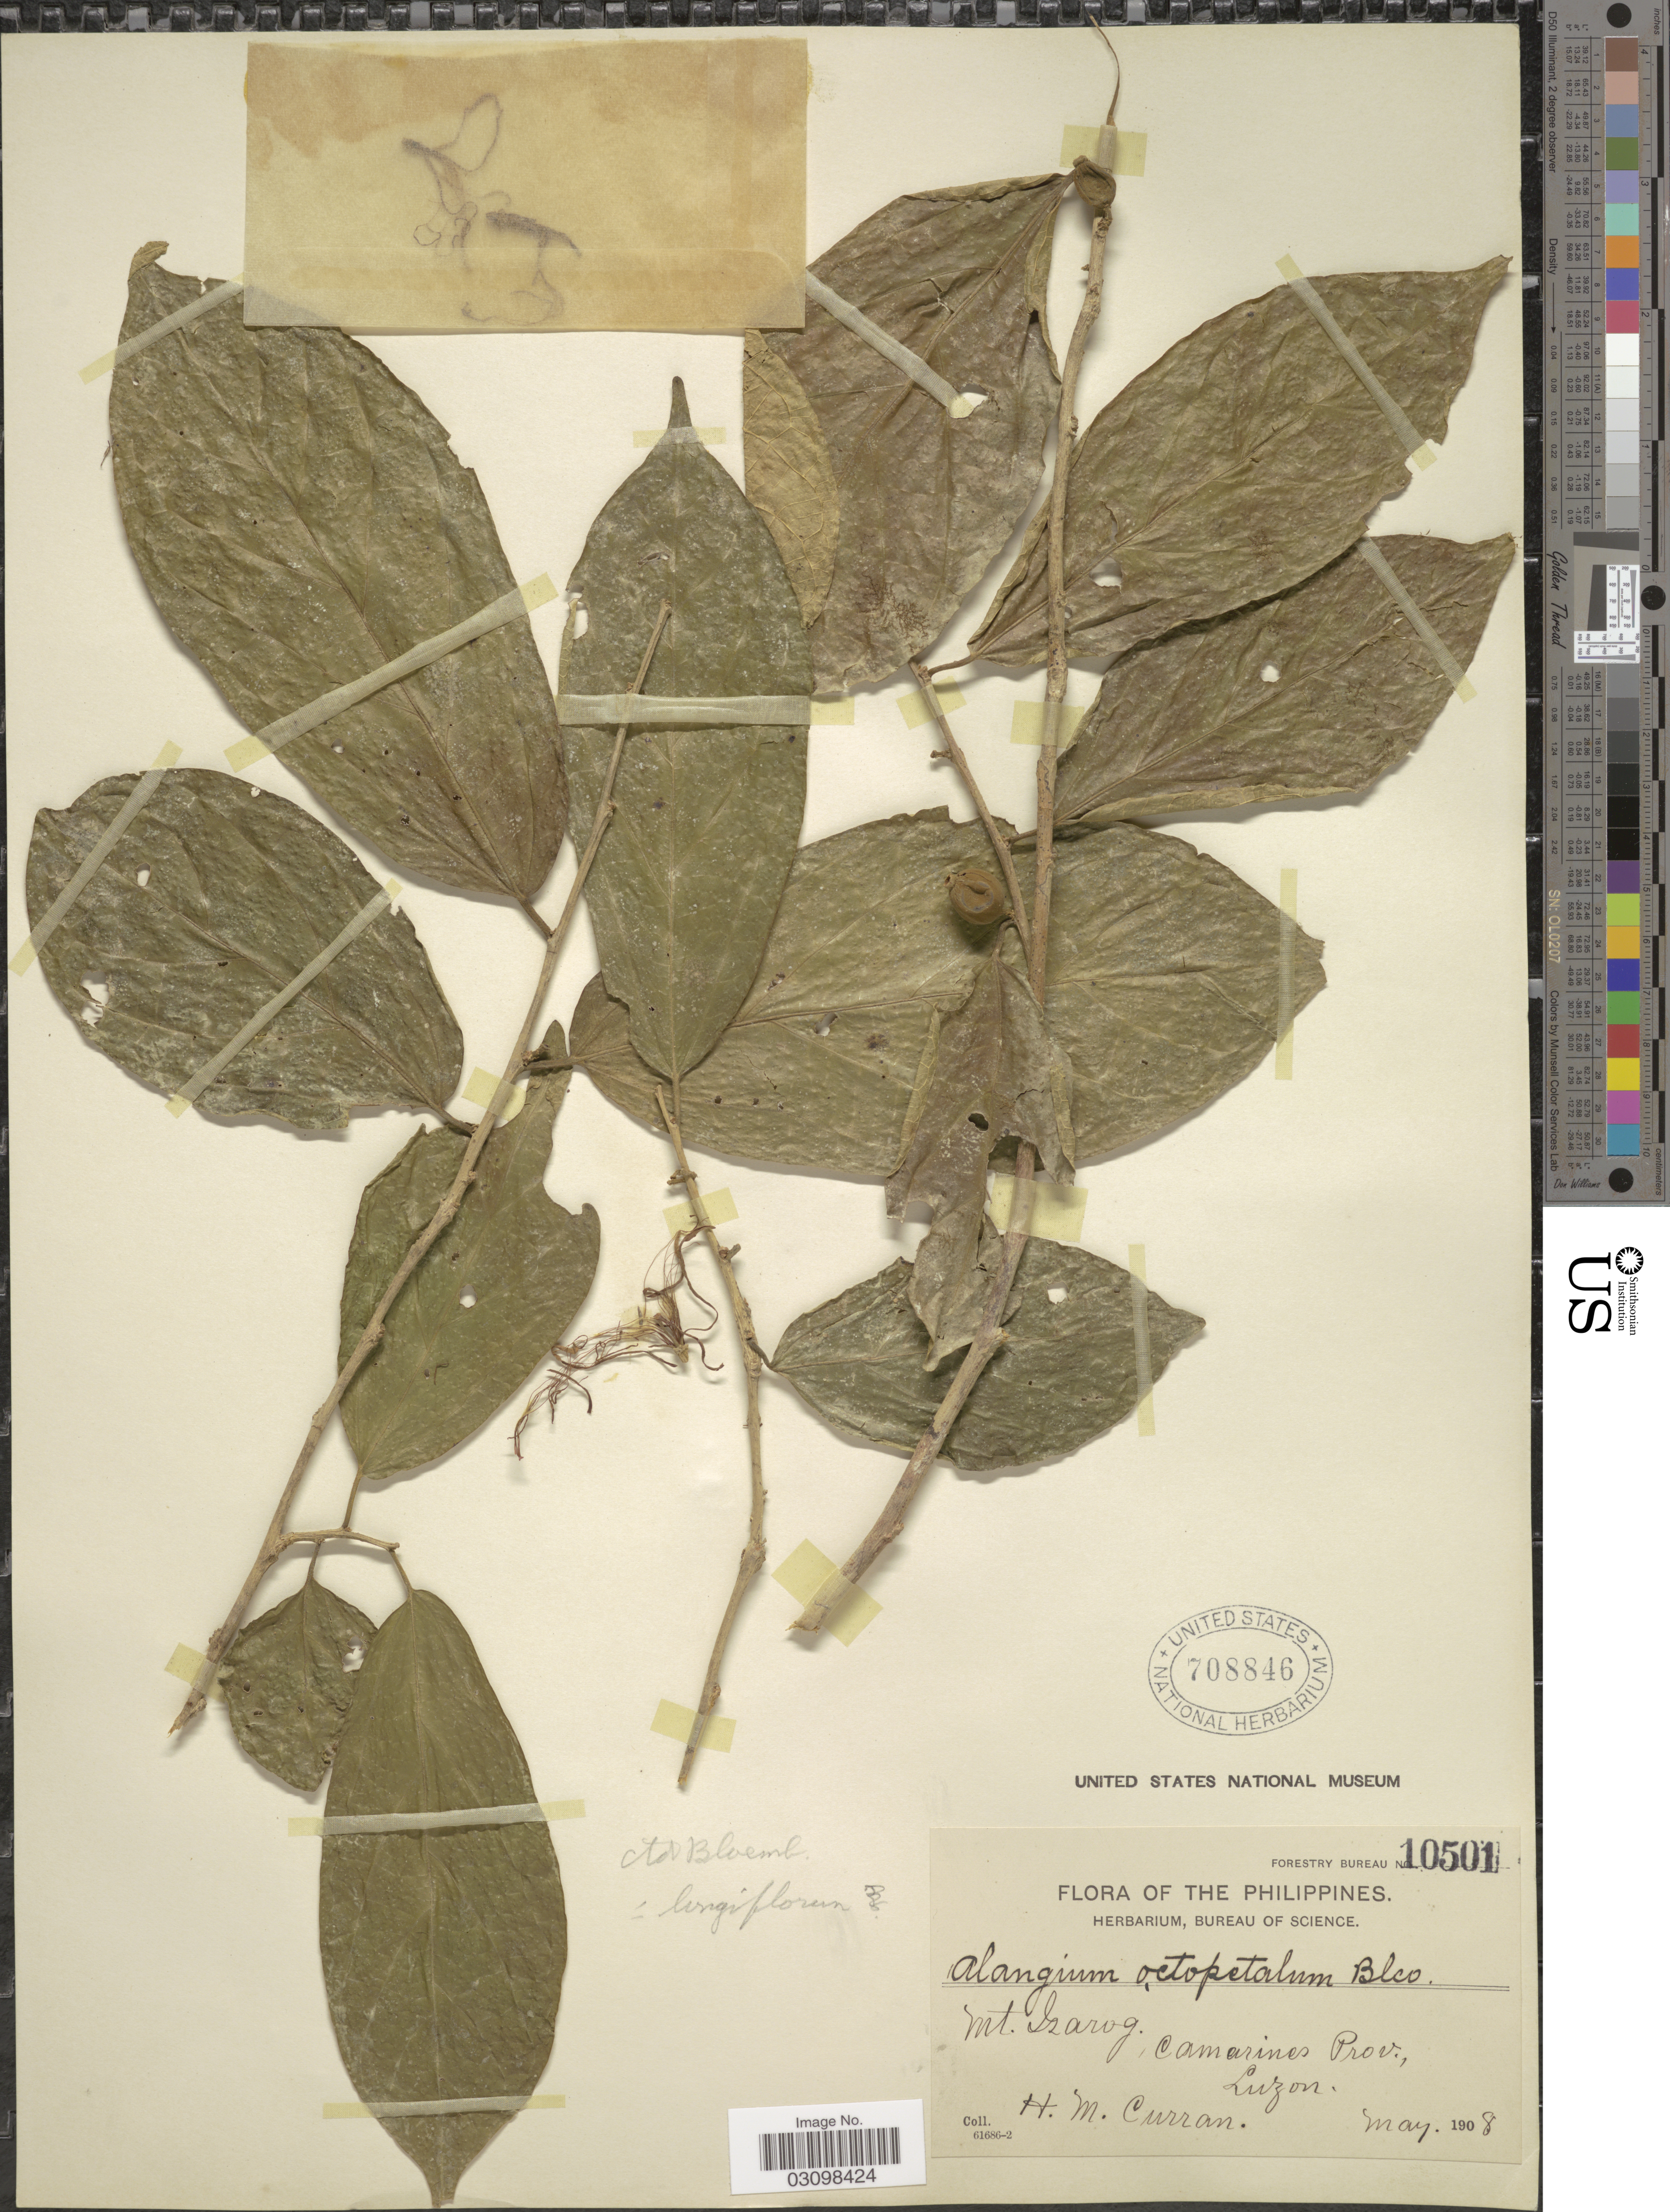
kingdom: Plantae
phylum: Tracheophyta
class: Magnoliopsida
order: Cornales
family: Cornaceae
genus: Alangium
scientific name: Alangium longiflorum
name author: Merr.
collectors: H. M. Curran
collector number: Forestry Bureau 10501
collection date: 1908-05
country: Philippines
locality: Mt. Isarog. Camarines Prov., Luzon.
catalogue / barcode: US 708846